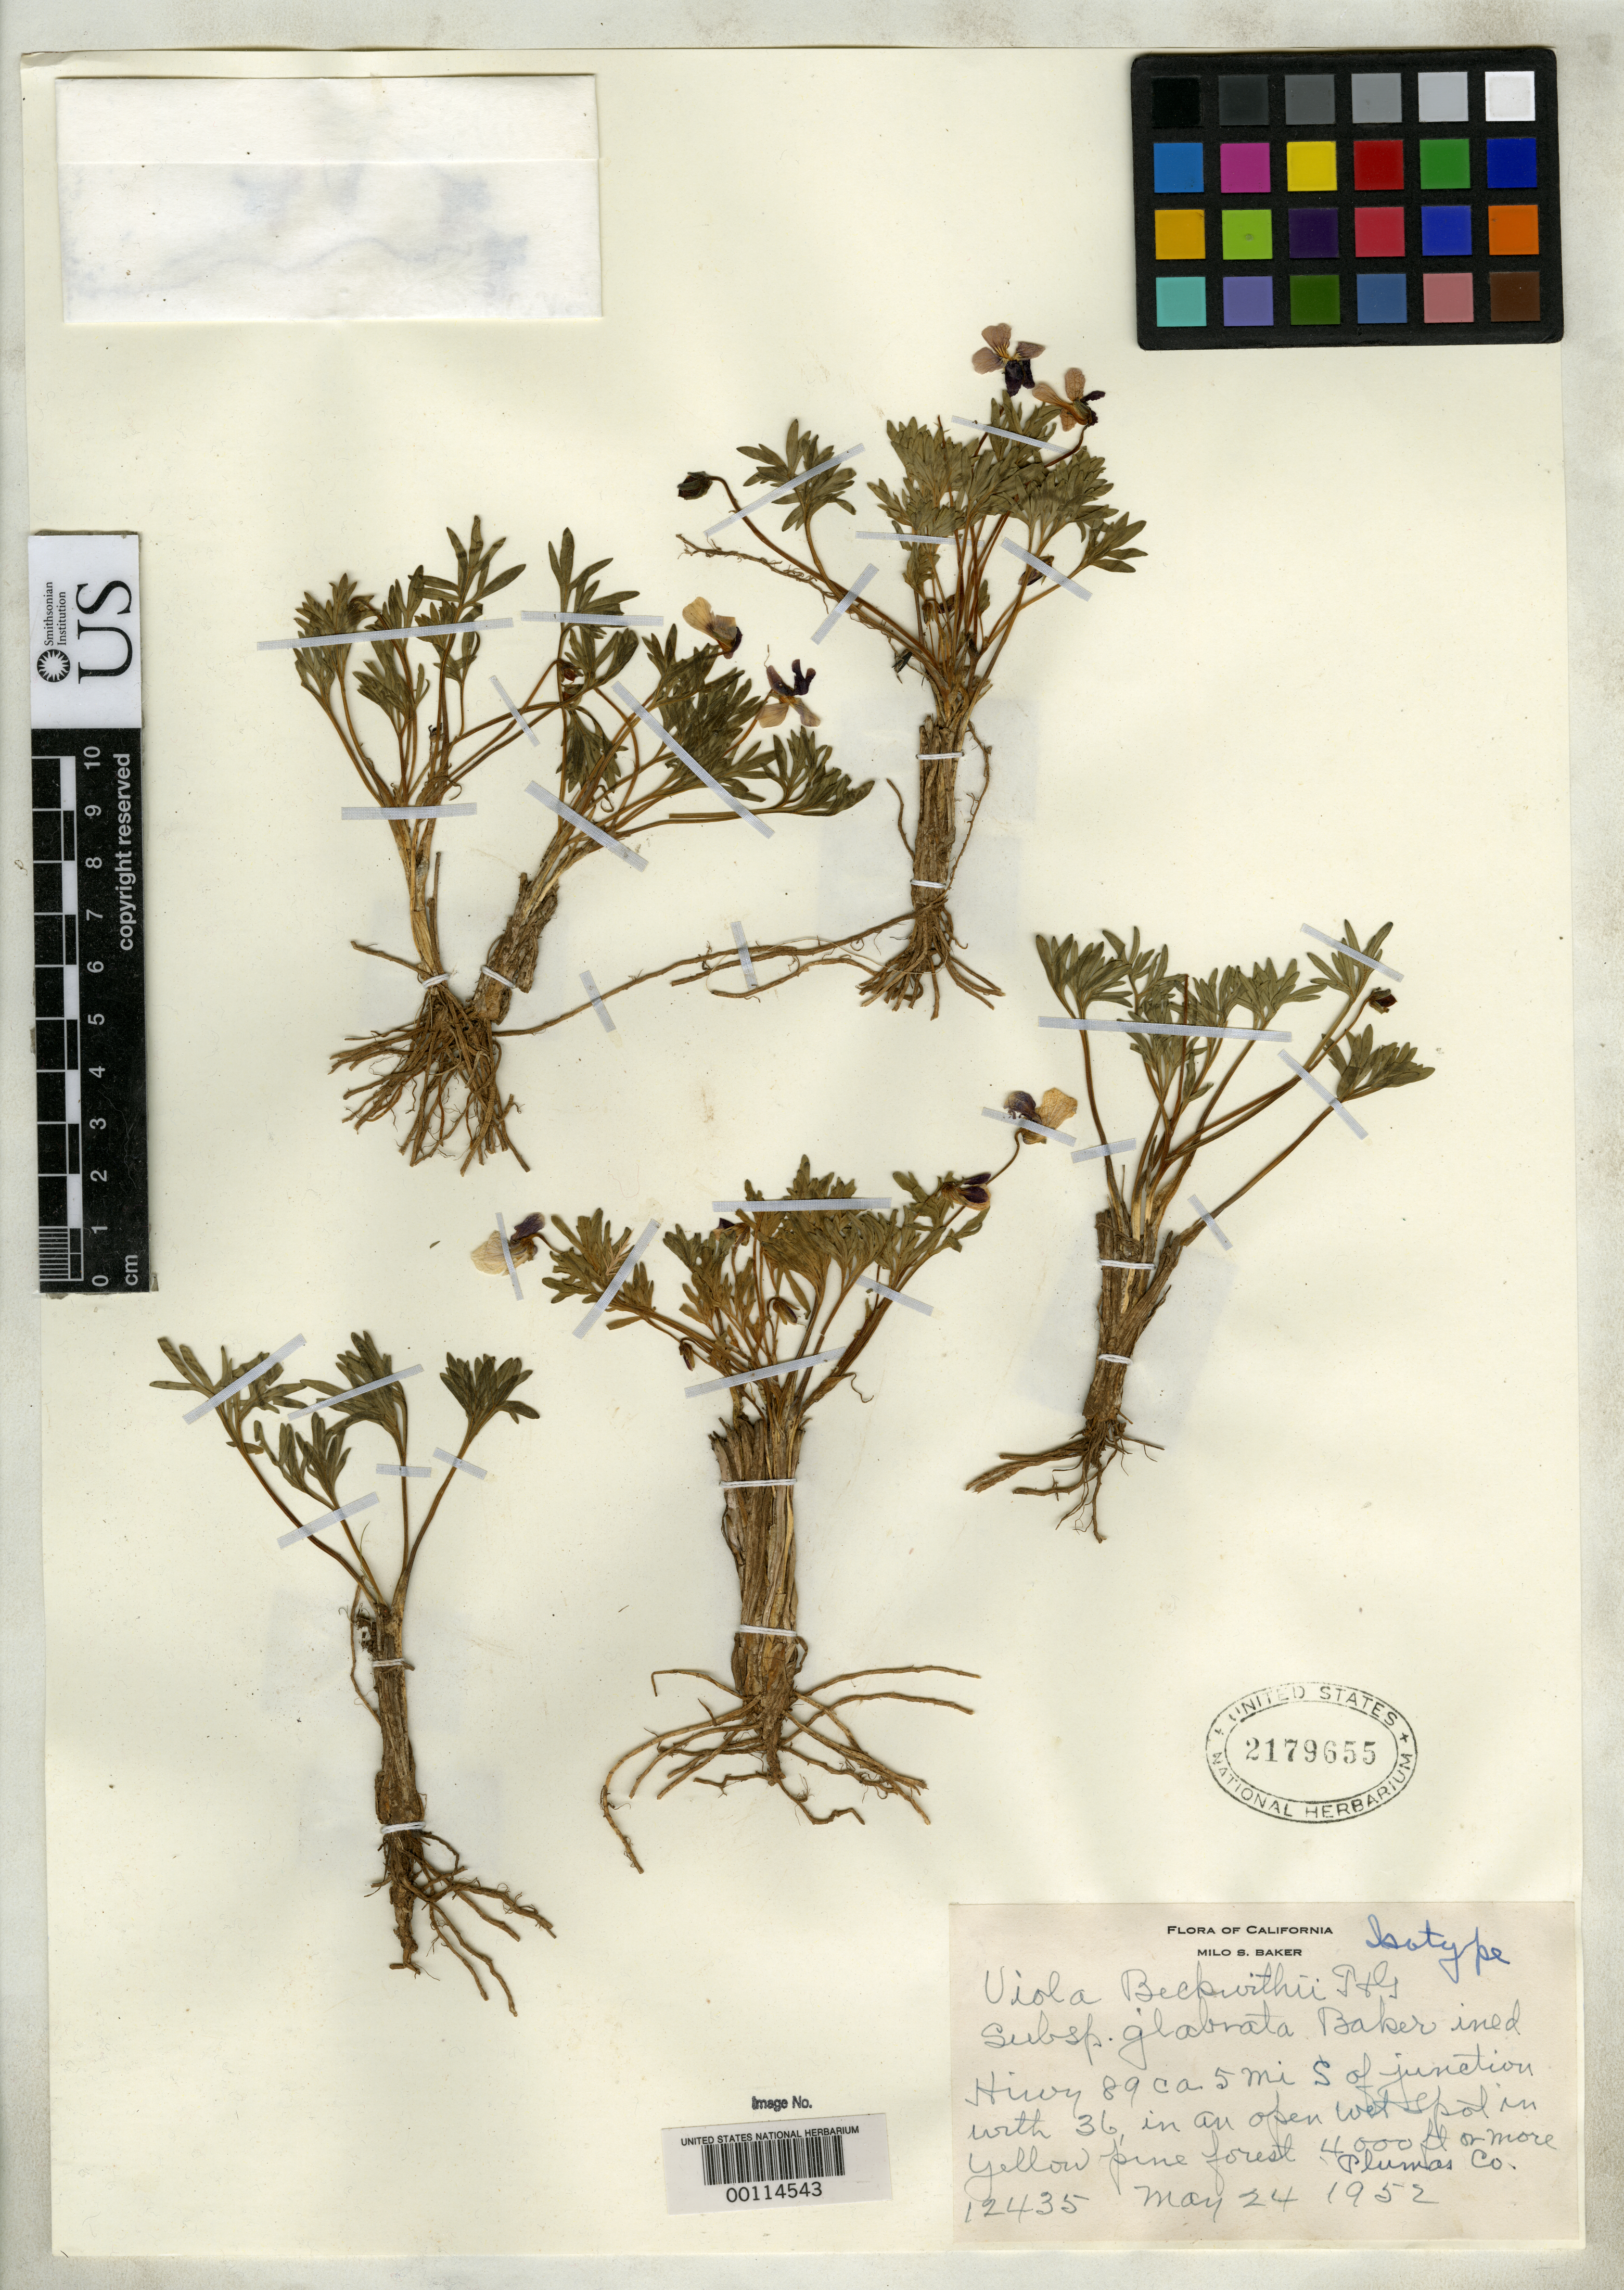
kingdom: Plantae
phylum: Tracheophyta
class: Magnoliopsida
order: Malpighiales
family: Violaceae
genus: Viola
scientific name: Viola beckwithii subsp. glabrata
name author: M.S. Baker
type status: Isotype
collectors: M. S. Baker et al.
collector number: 12435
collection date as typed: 24 May 1952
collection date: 1952-05-24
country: United States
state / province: California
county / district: Plumas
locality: Hwy 89 ca 5 mi S of junction with 36.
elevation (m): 1219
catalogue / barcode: US 2179655